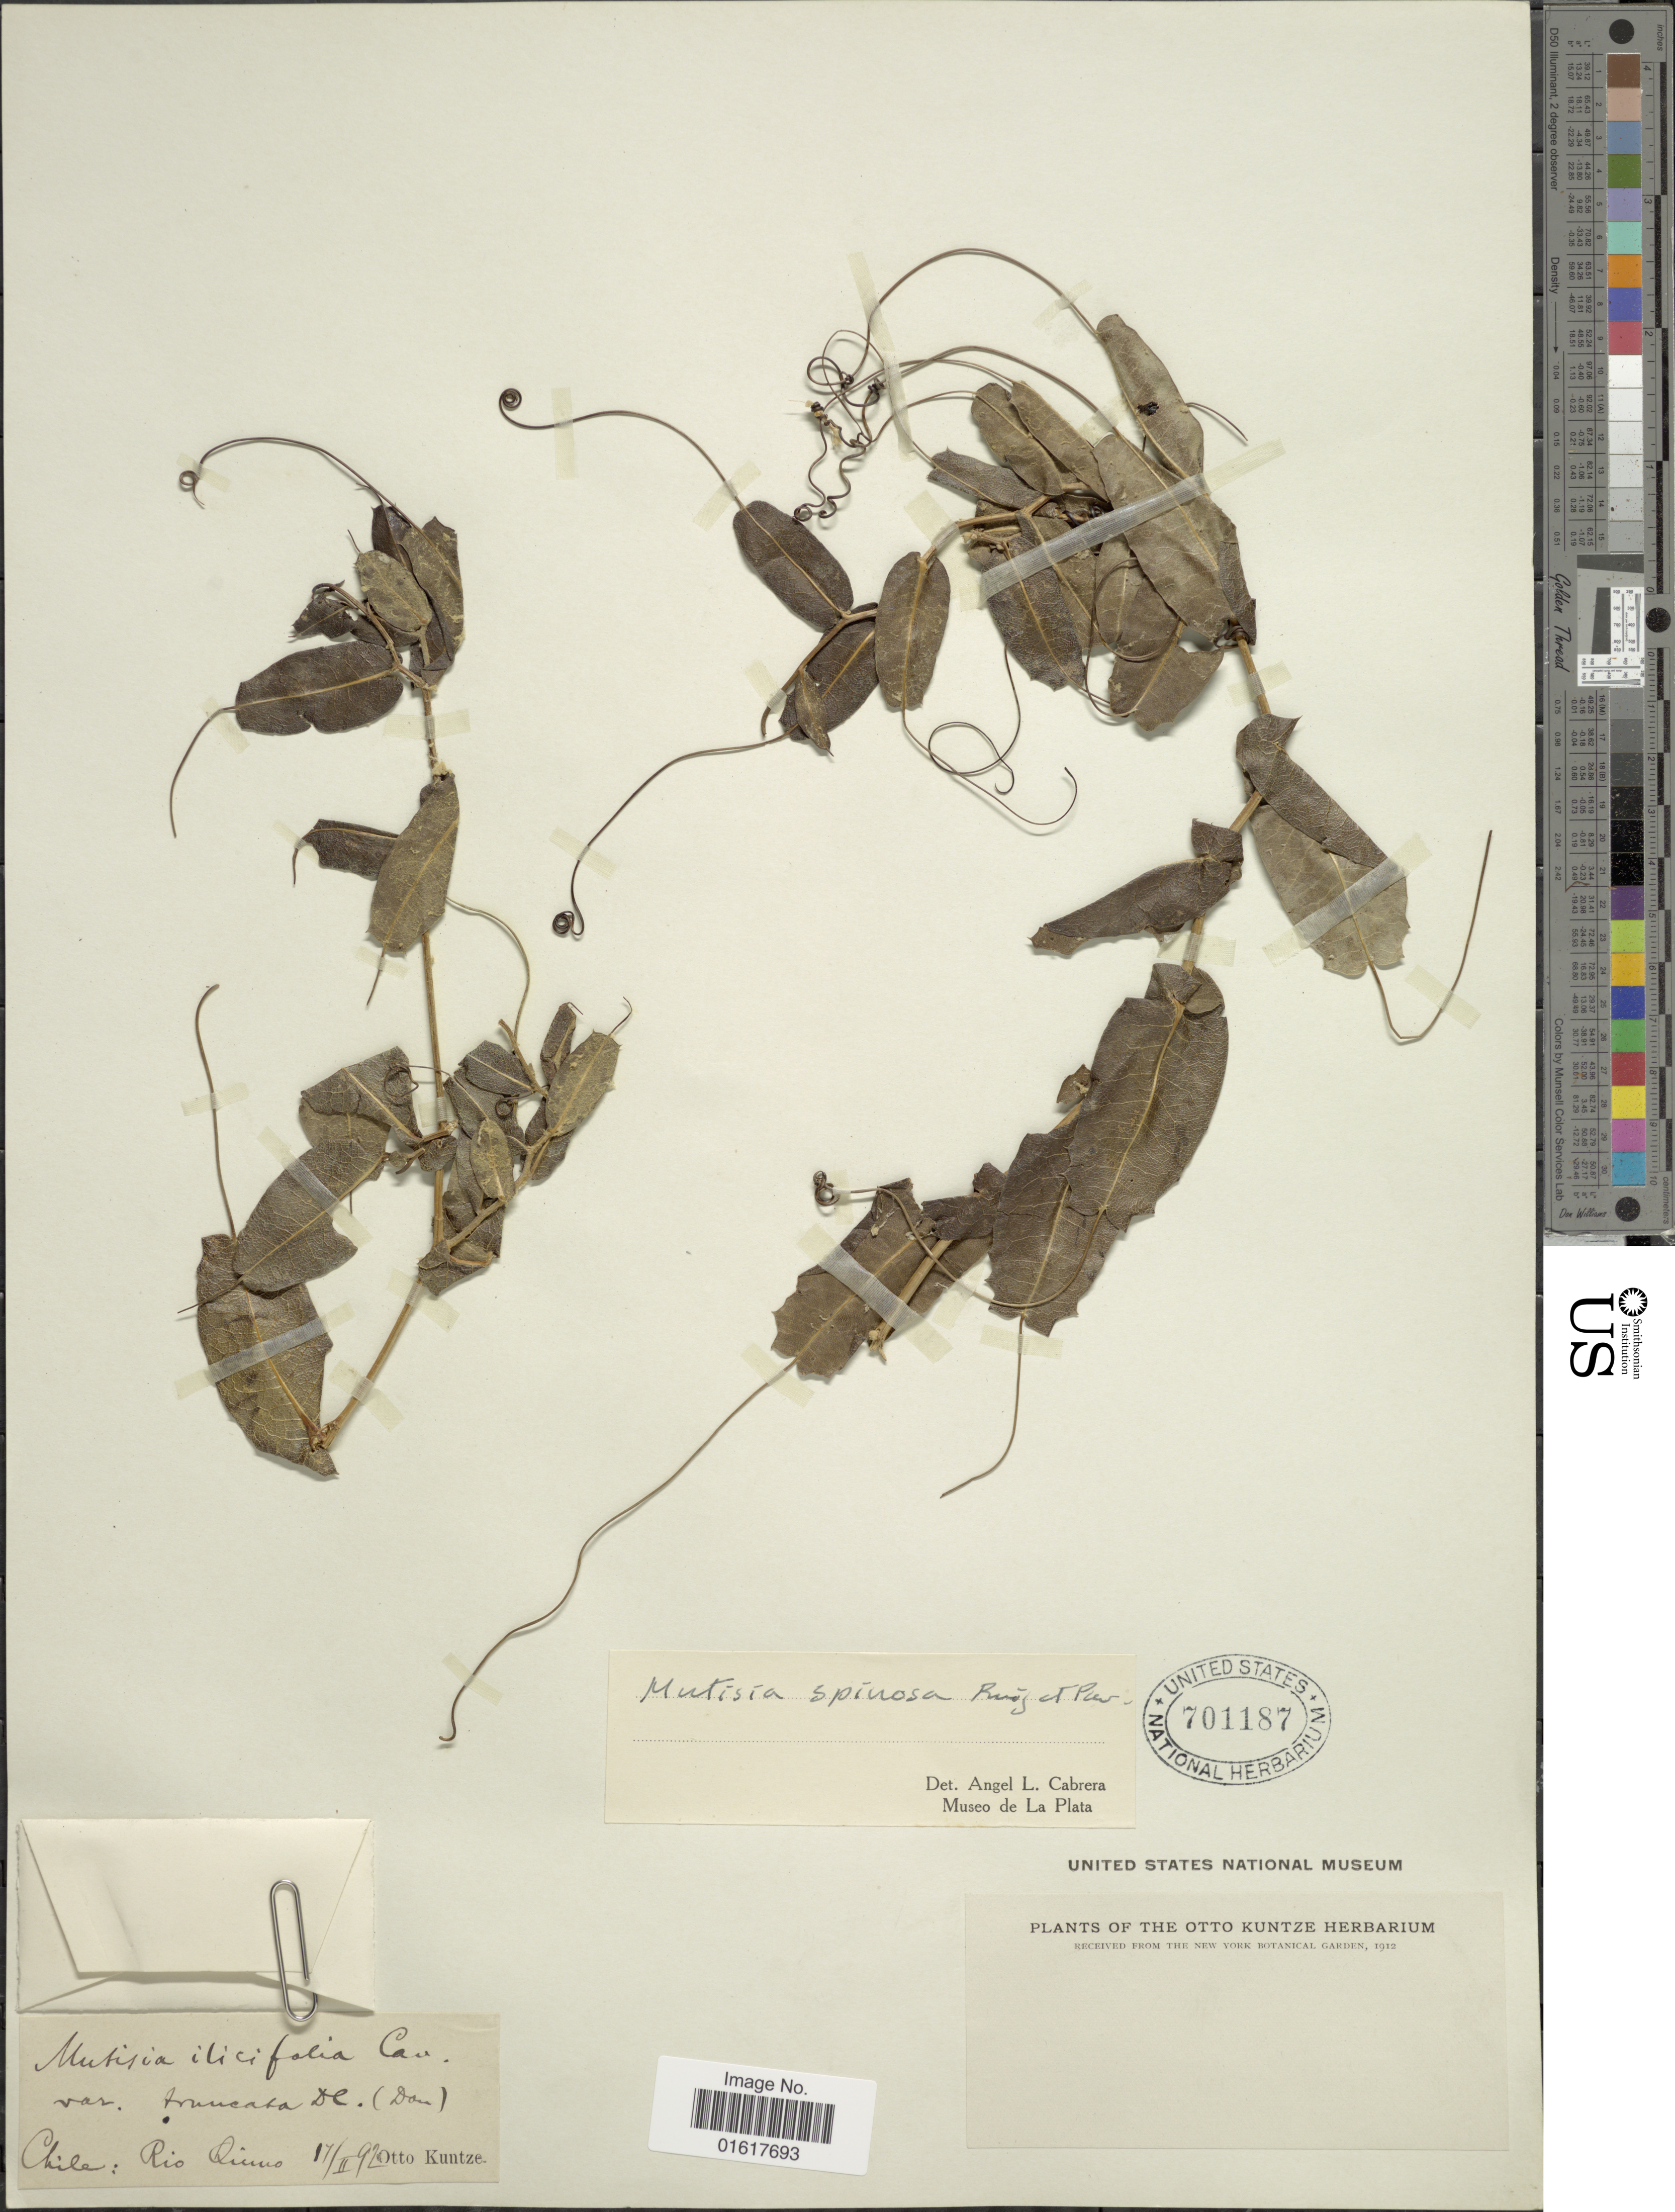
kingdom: Plantae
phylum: Tracheophyta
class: Magnoliopsida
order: Asterales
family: Asteraceae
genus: Mutisia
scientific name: Mutisia spinosa var. spinosa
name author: Ruiz & Pav.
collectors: C.E.O. Kuntze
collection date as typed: Transcribed d/m/y: 17/2/92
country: Chile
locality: Rio Quino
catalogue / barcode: US 701187